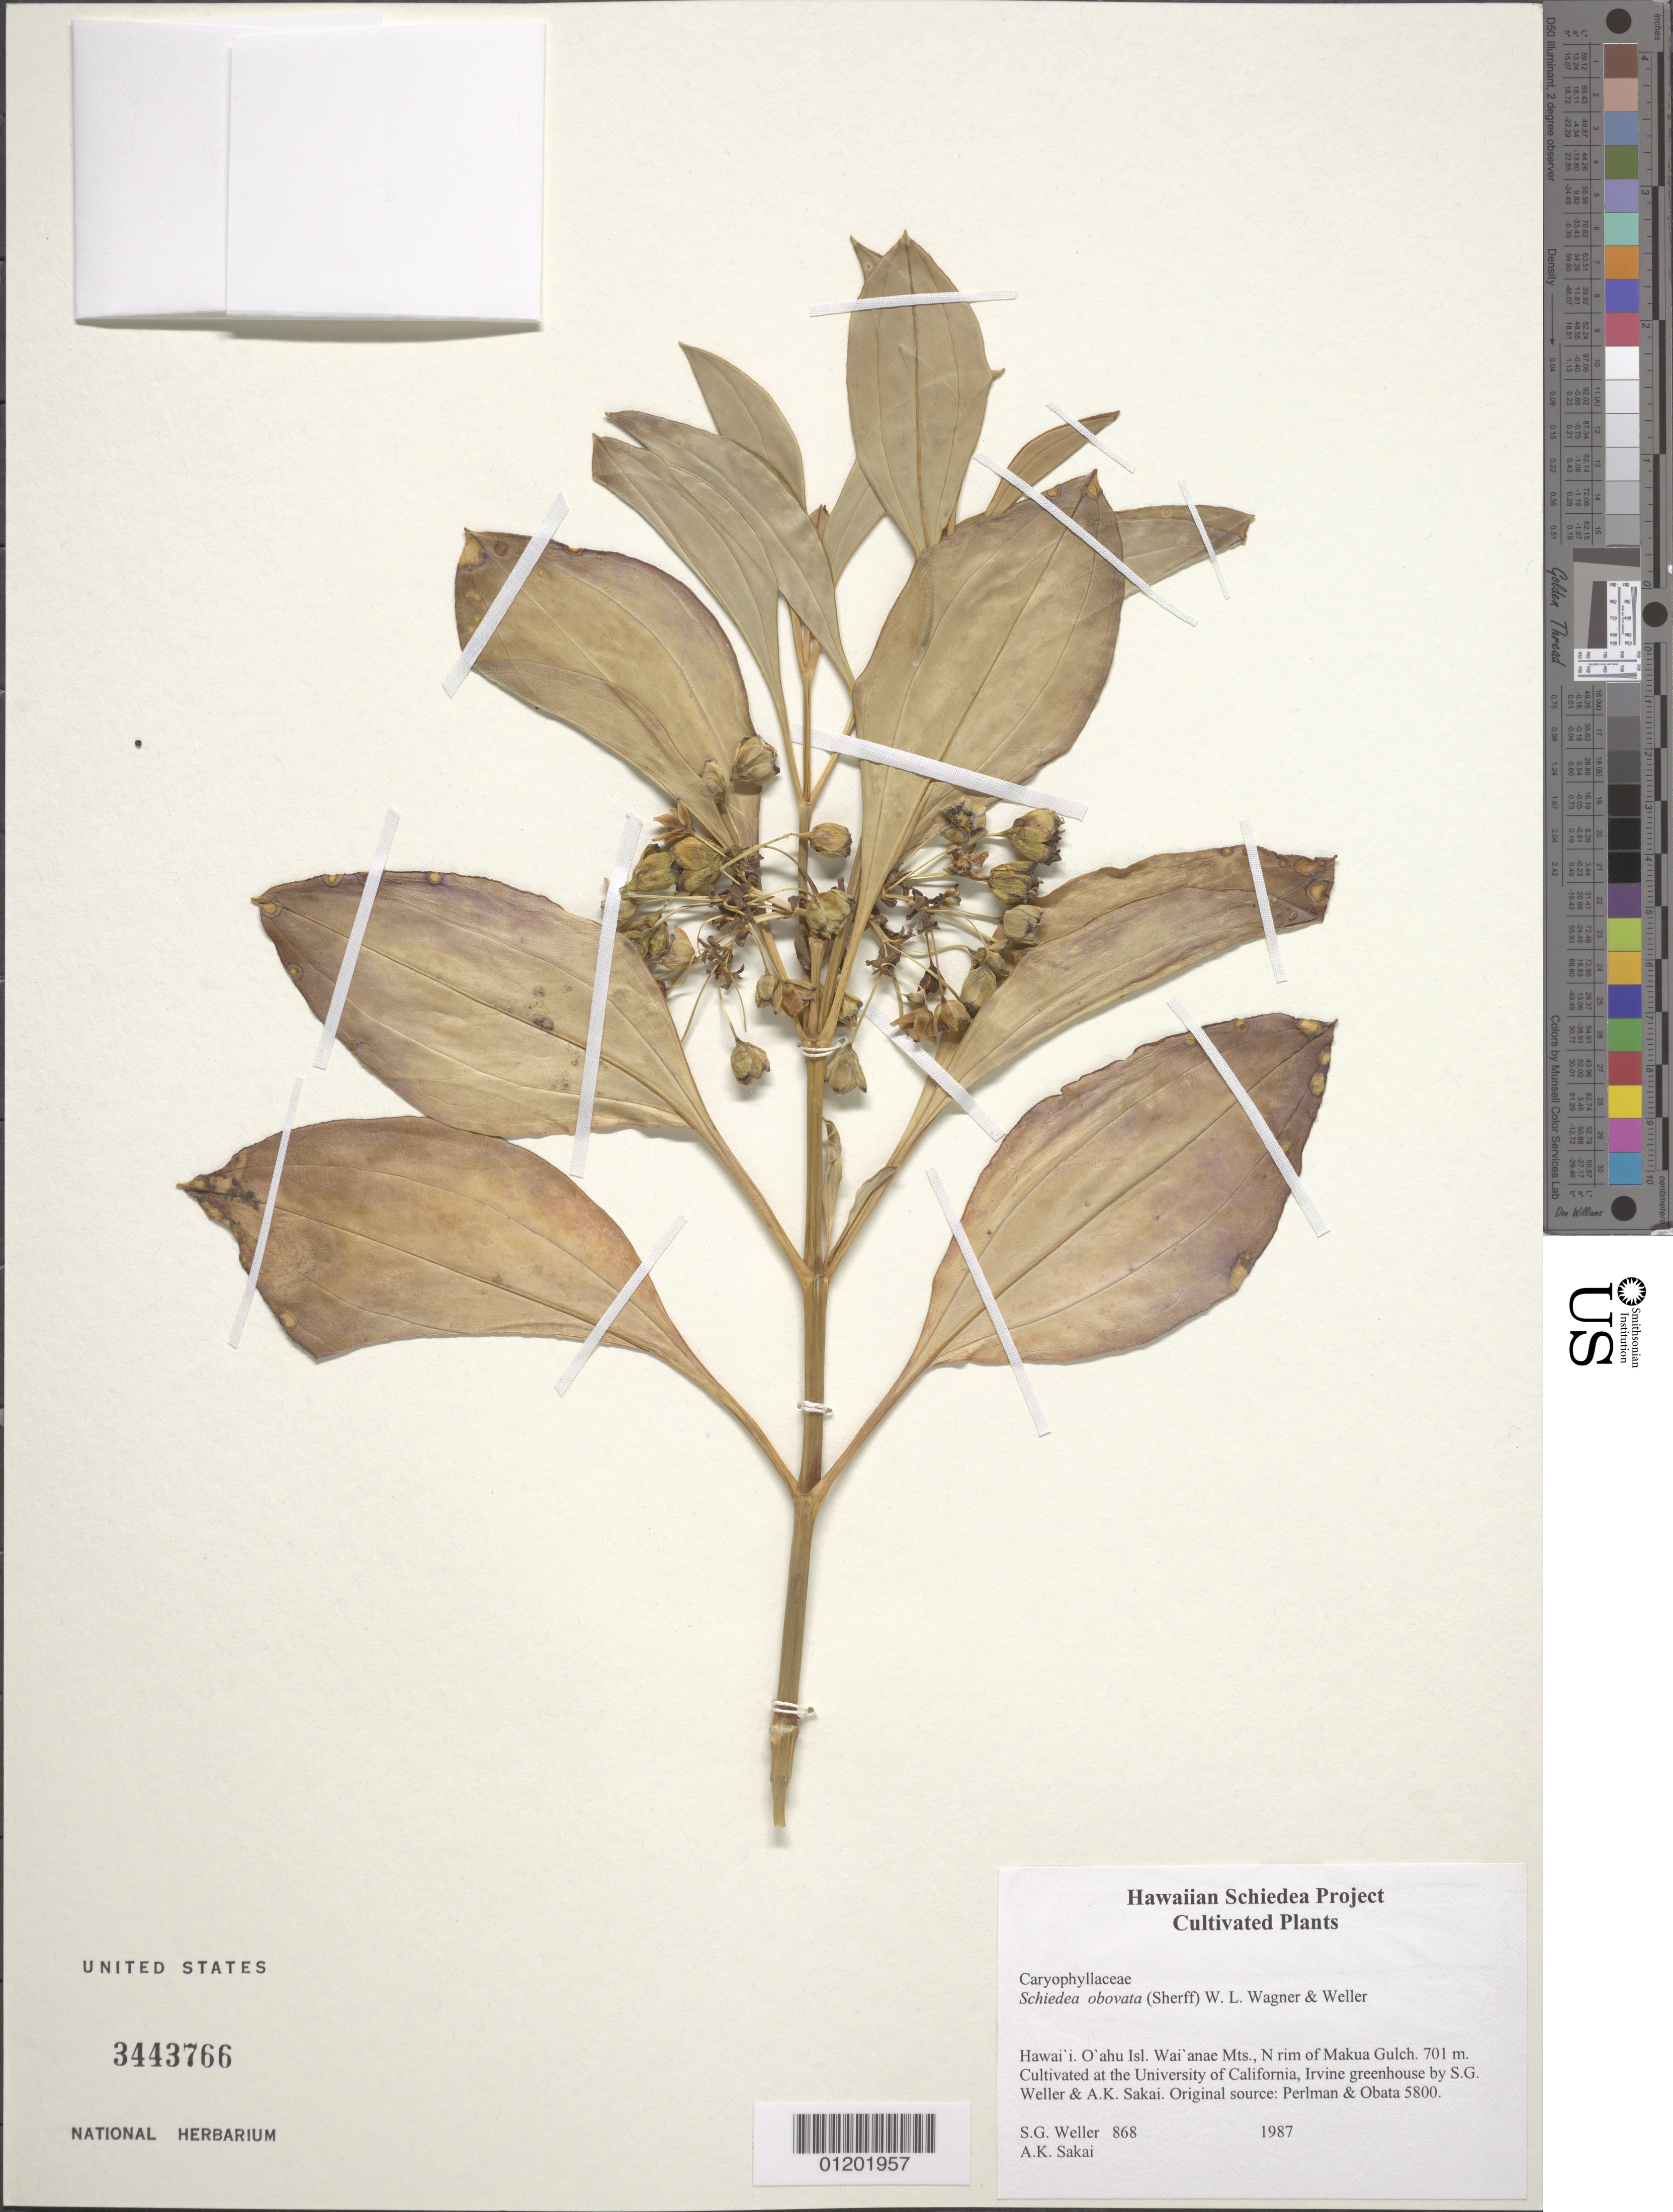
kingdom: Plantae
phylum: Tracheophyta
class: Magnoliopsida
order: Caryophyllales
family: Caryophyllaceae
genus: Schiedea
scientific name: Schiedea obovata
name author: (Sherff) W.L. Wagner & Weller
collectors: S. G. Weller & A. Sakai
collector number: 868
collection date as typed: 1987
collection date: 1987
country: United States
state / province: California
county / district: Orange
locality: University of California, Irvine greenhouse.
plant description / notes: Cultivated at the University of California, Irvine greenhouse by S.G. Weller & A.K. Sakai. Original source: from seeds collected by Perlman & Obata 5800 on 30 April 1987, O'ahu, Wai'anae Mts., N rim of Makua Gulch, 701 m.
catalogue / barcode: US 3443766